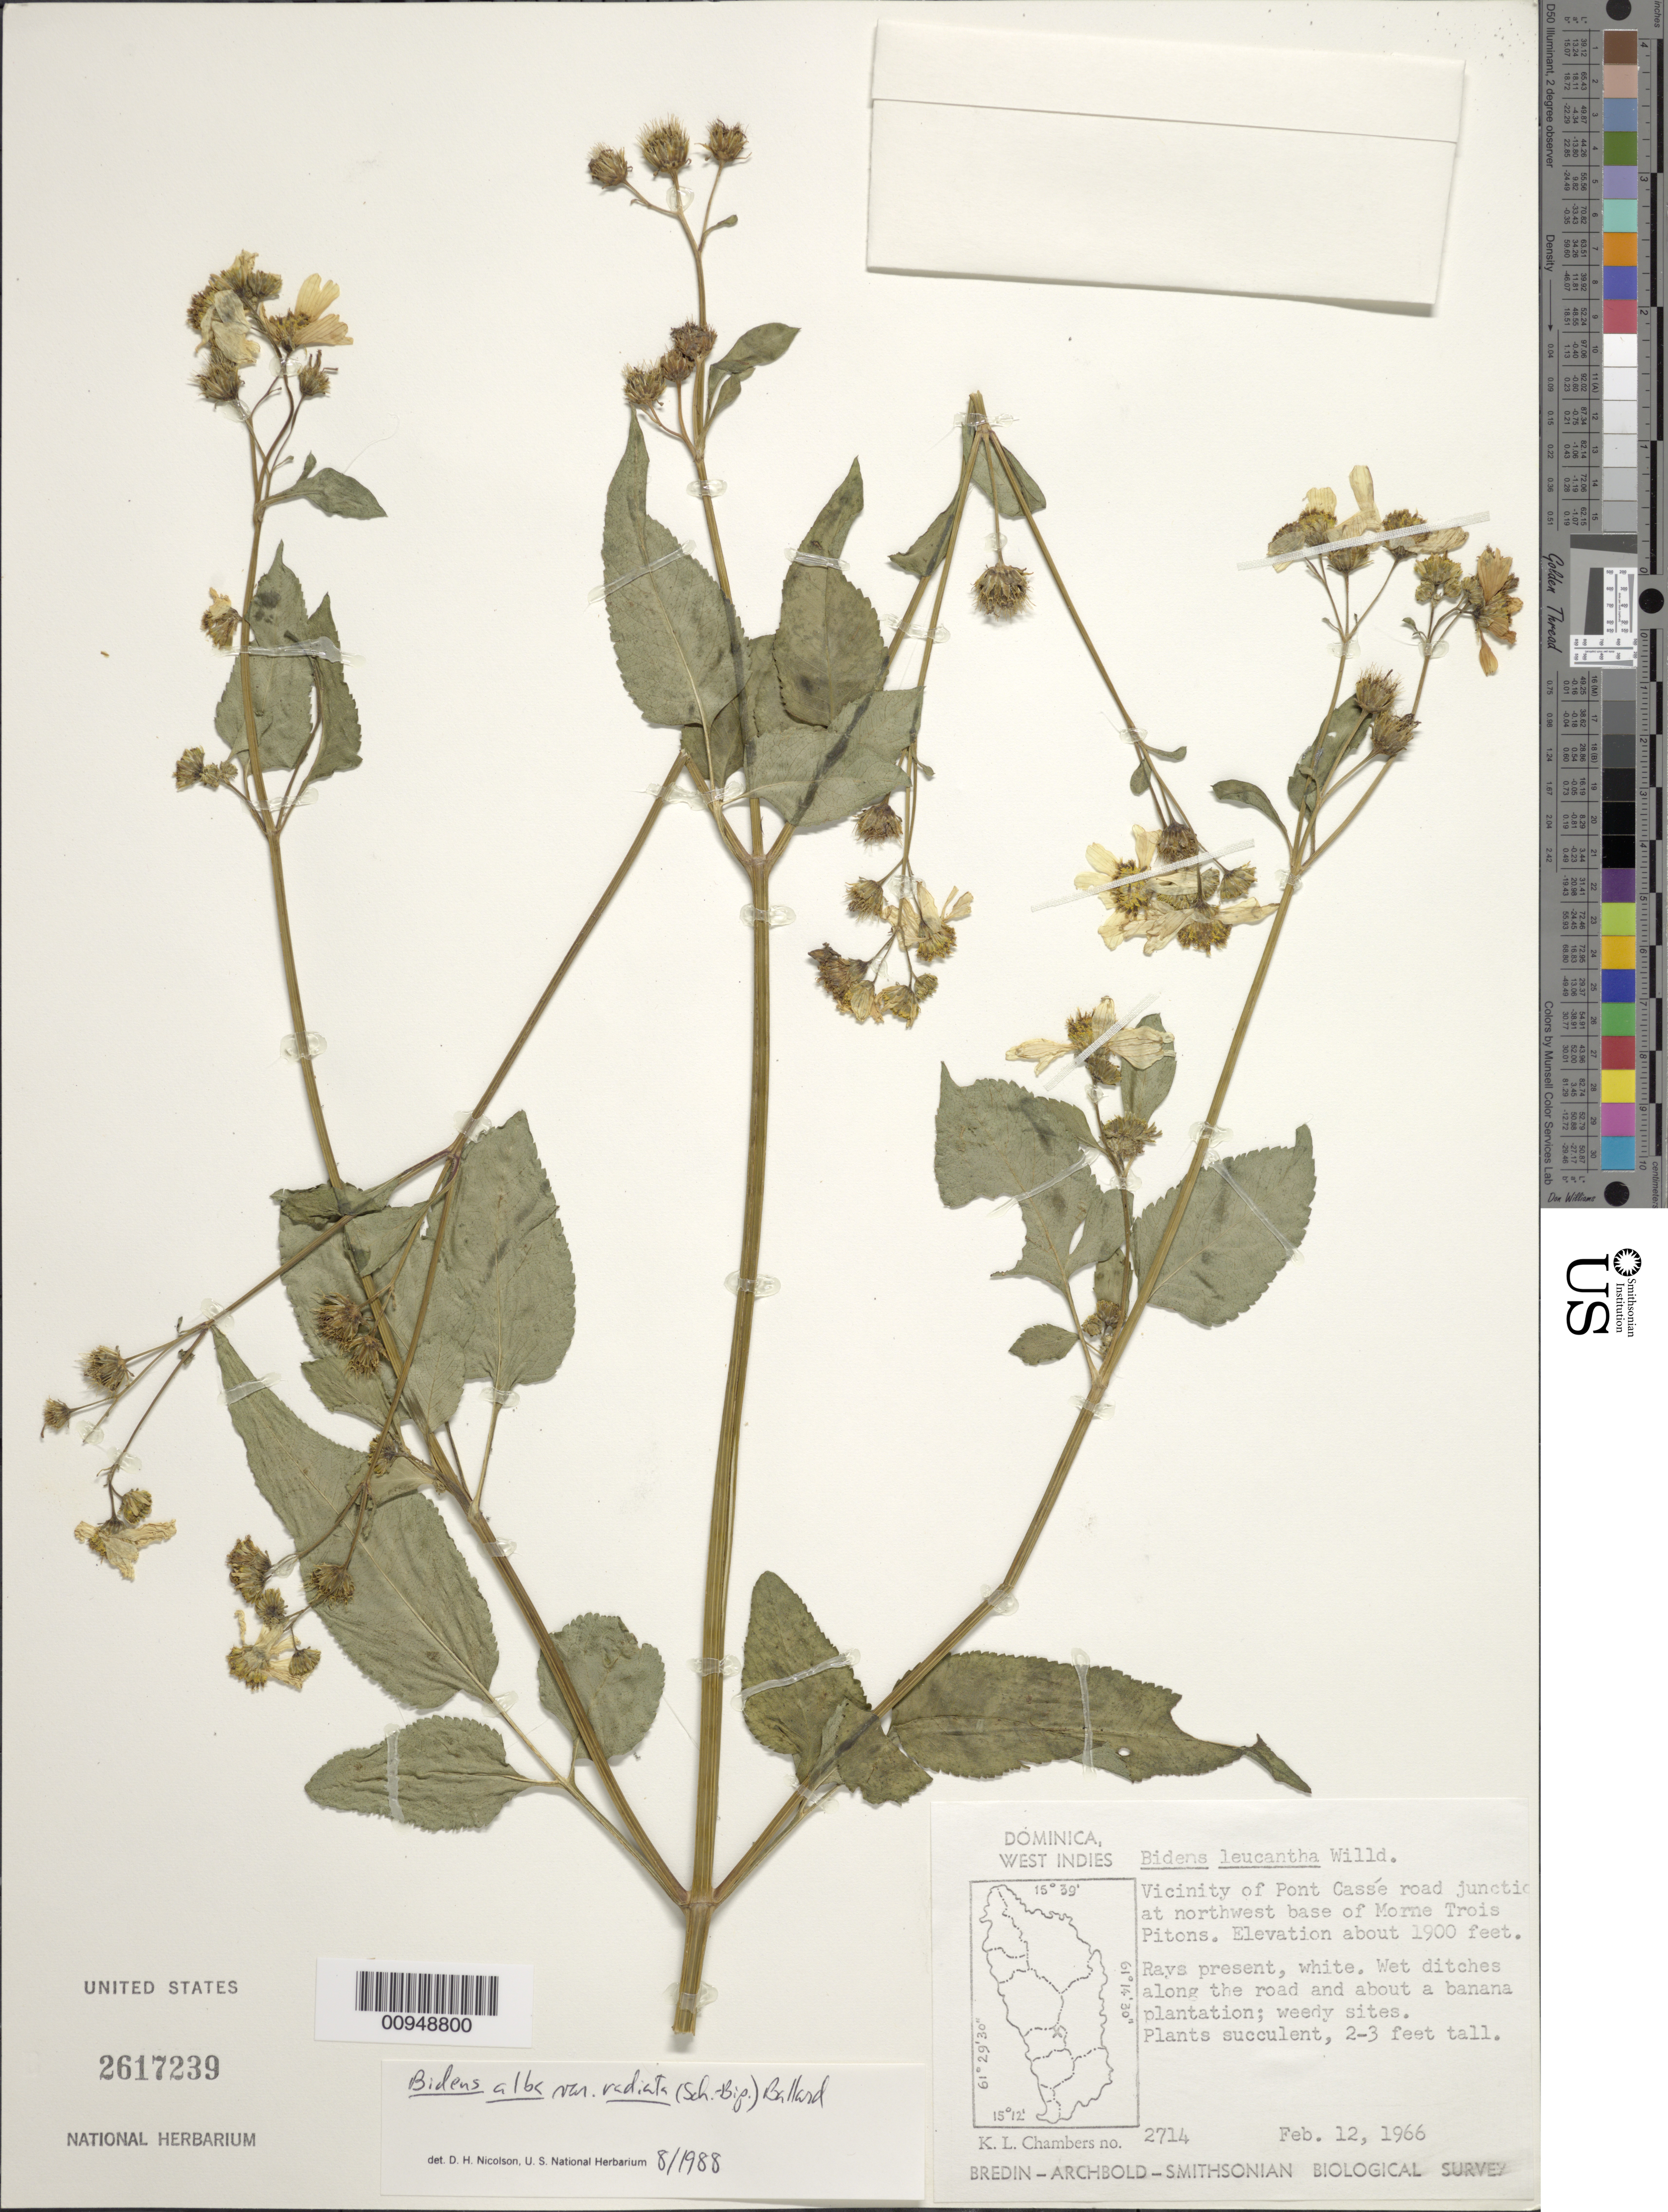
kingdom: Plantae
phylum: Tracheophyta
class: Magnoliopsida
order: Asterales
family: Asteraceae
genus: Bidens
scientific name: Bidens alba var. radiata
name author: (Sch. Bip.) R.E. Ballard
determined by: Nicolson, Dan H.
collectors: K. L. Chambers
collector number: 2714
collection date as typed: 12 Feb 1966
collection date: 1966-02-12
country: Dominica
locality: Vicinity of Pont Cassé Road, junction at northwest base of Morne Trois Pitons, banana plantation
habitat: Wet ditches along the road and about a banana plantation; weedy sites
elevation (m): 579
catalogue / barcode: US 2617239